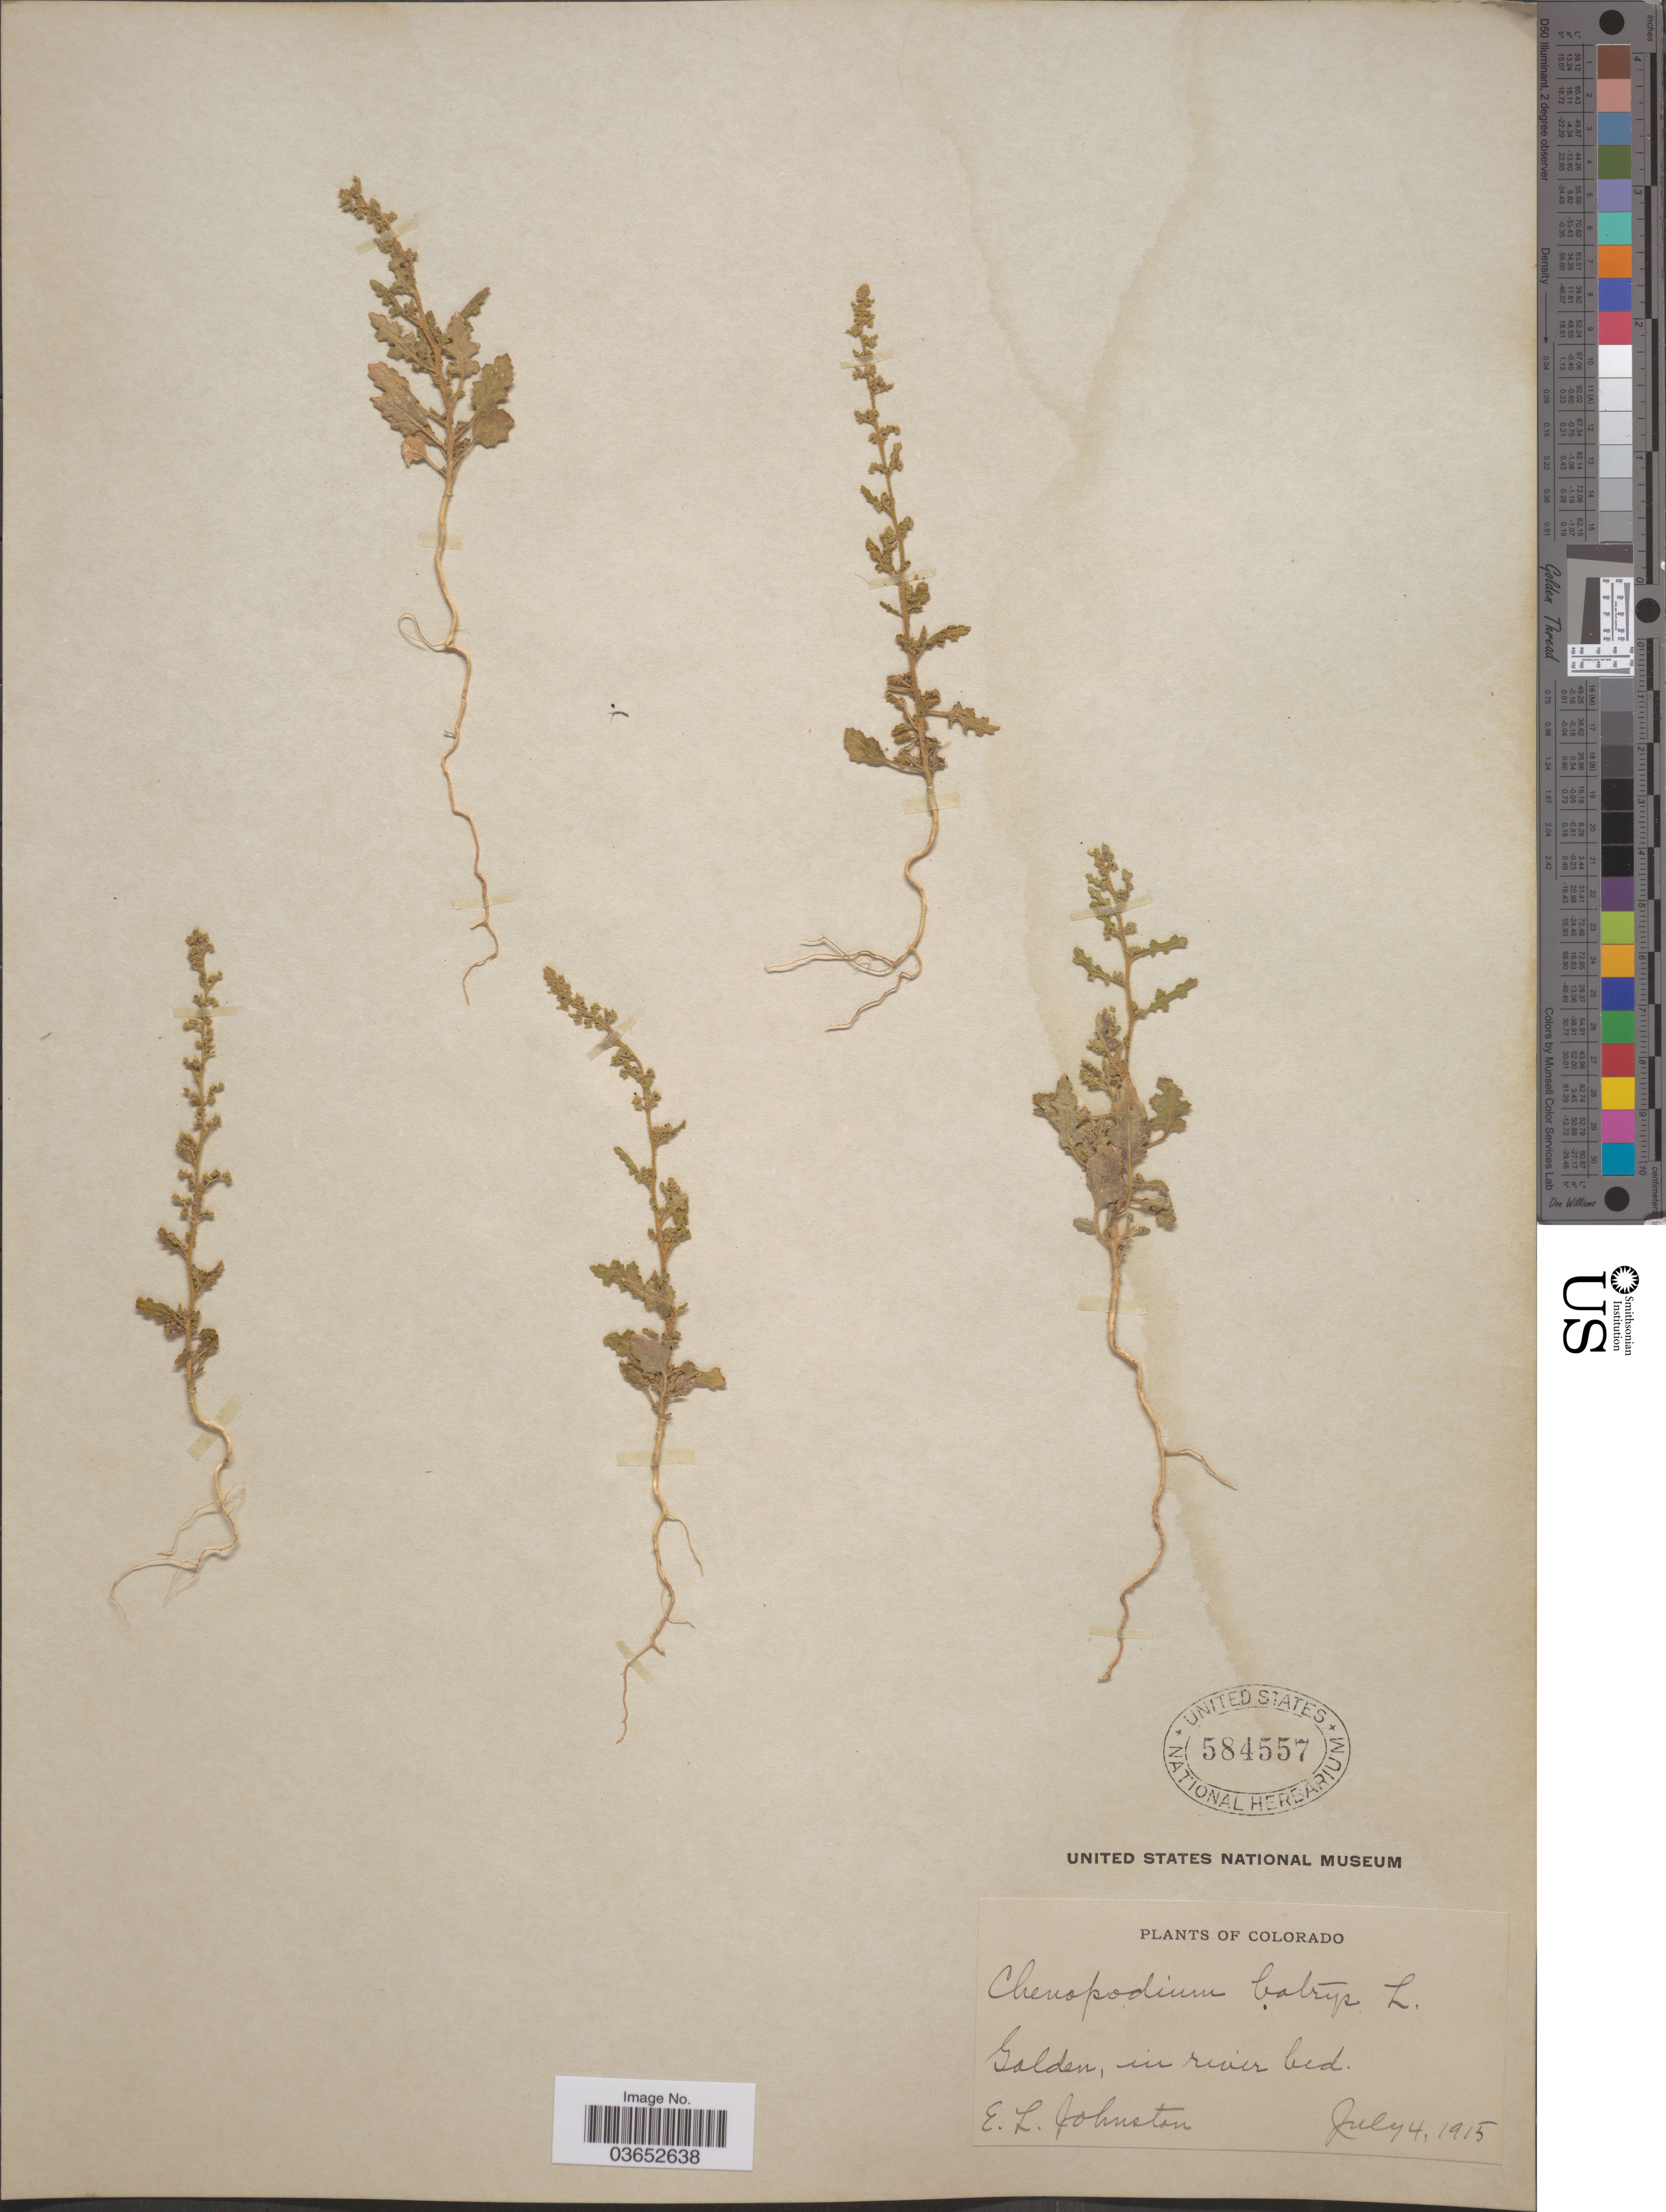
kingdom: Plantae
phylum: Tracheophyta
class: Magnoliopsida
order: Caryophyllales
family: Amaranthaceae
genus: Chenopodium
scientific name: Chenopodium botrys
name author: L.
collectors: E. L. Johnston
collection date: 1915-07-04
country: United States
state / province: Colorado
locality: Golden.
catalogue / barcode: US 584557